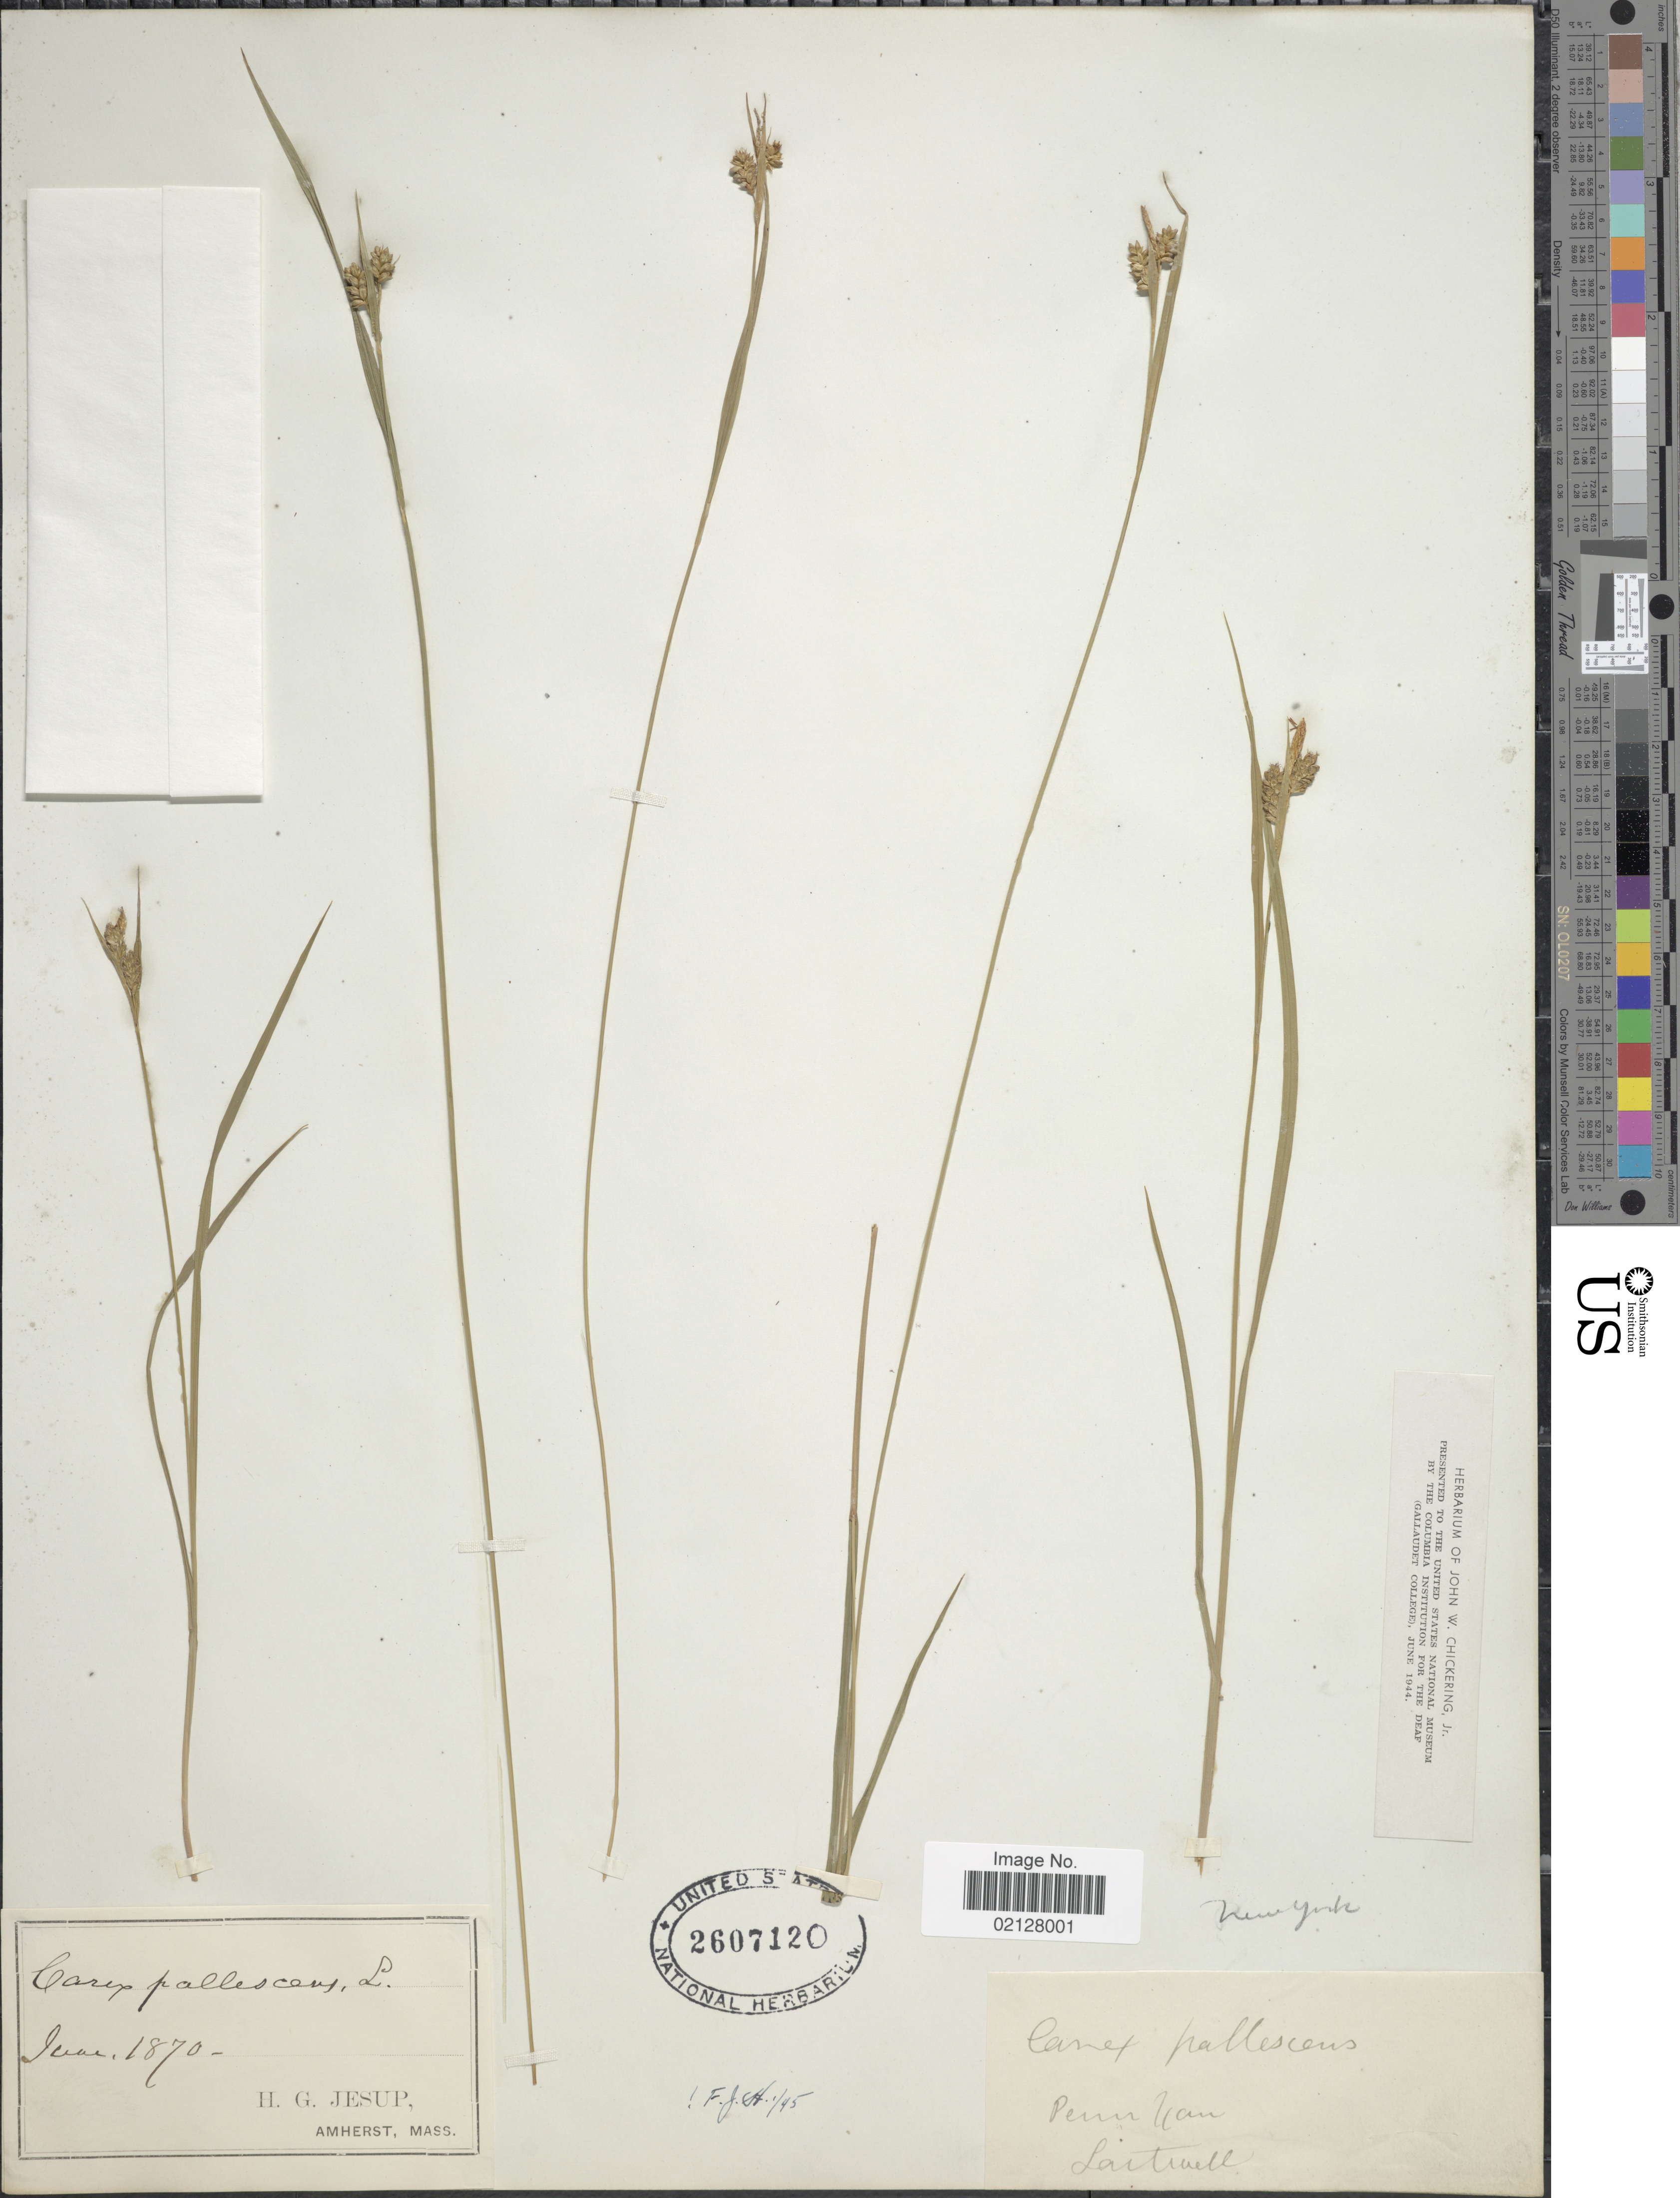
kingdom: Plantae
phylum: Tracheophyta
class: Liliopsida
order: Poales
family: Cyperaceae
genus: Carex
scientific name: Carex pallescens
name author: L.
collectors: H. Jesup & Sartwell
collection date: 1870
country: United States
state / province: New York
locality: Penn Yan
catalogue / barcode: US 2607120